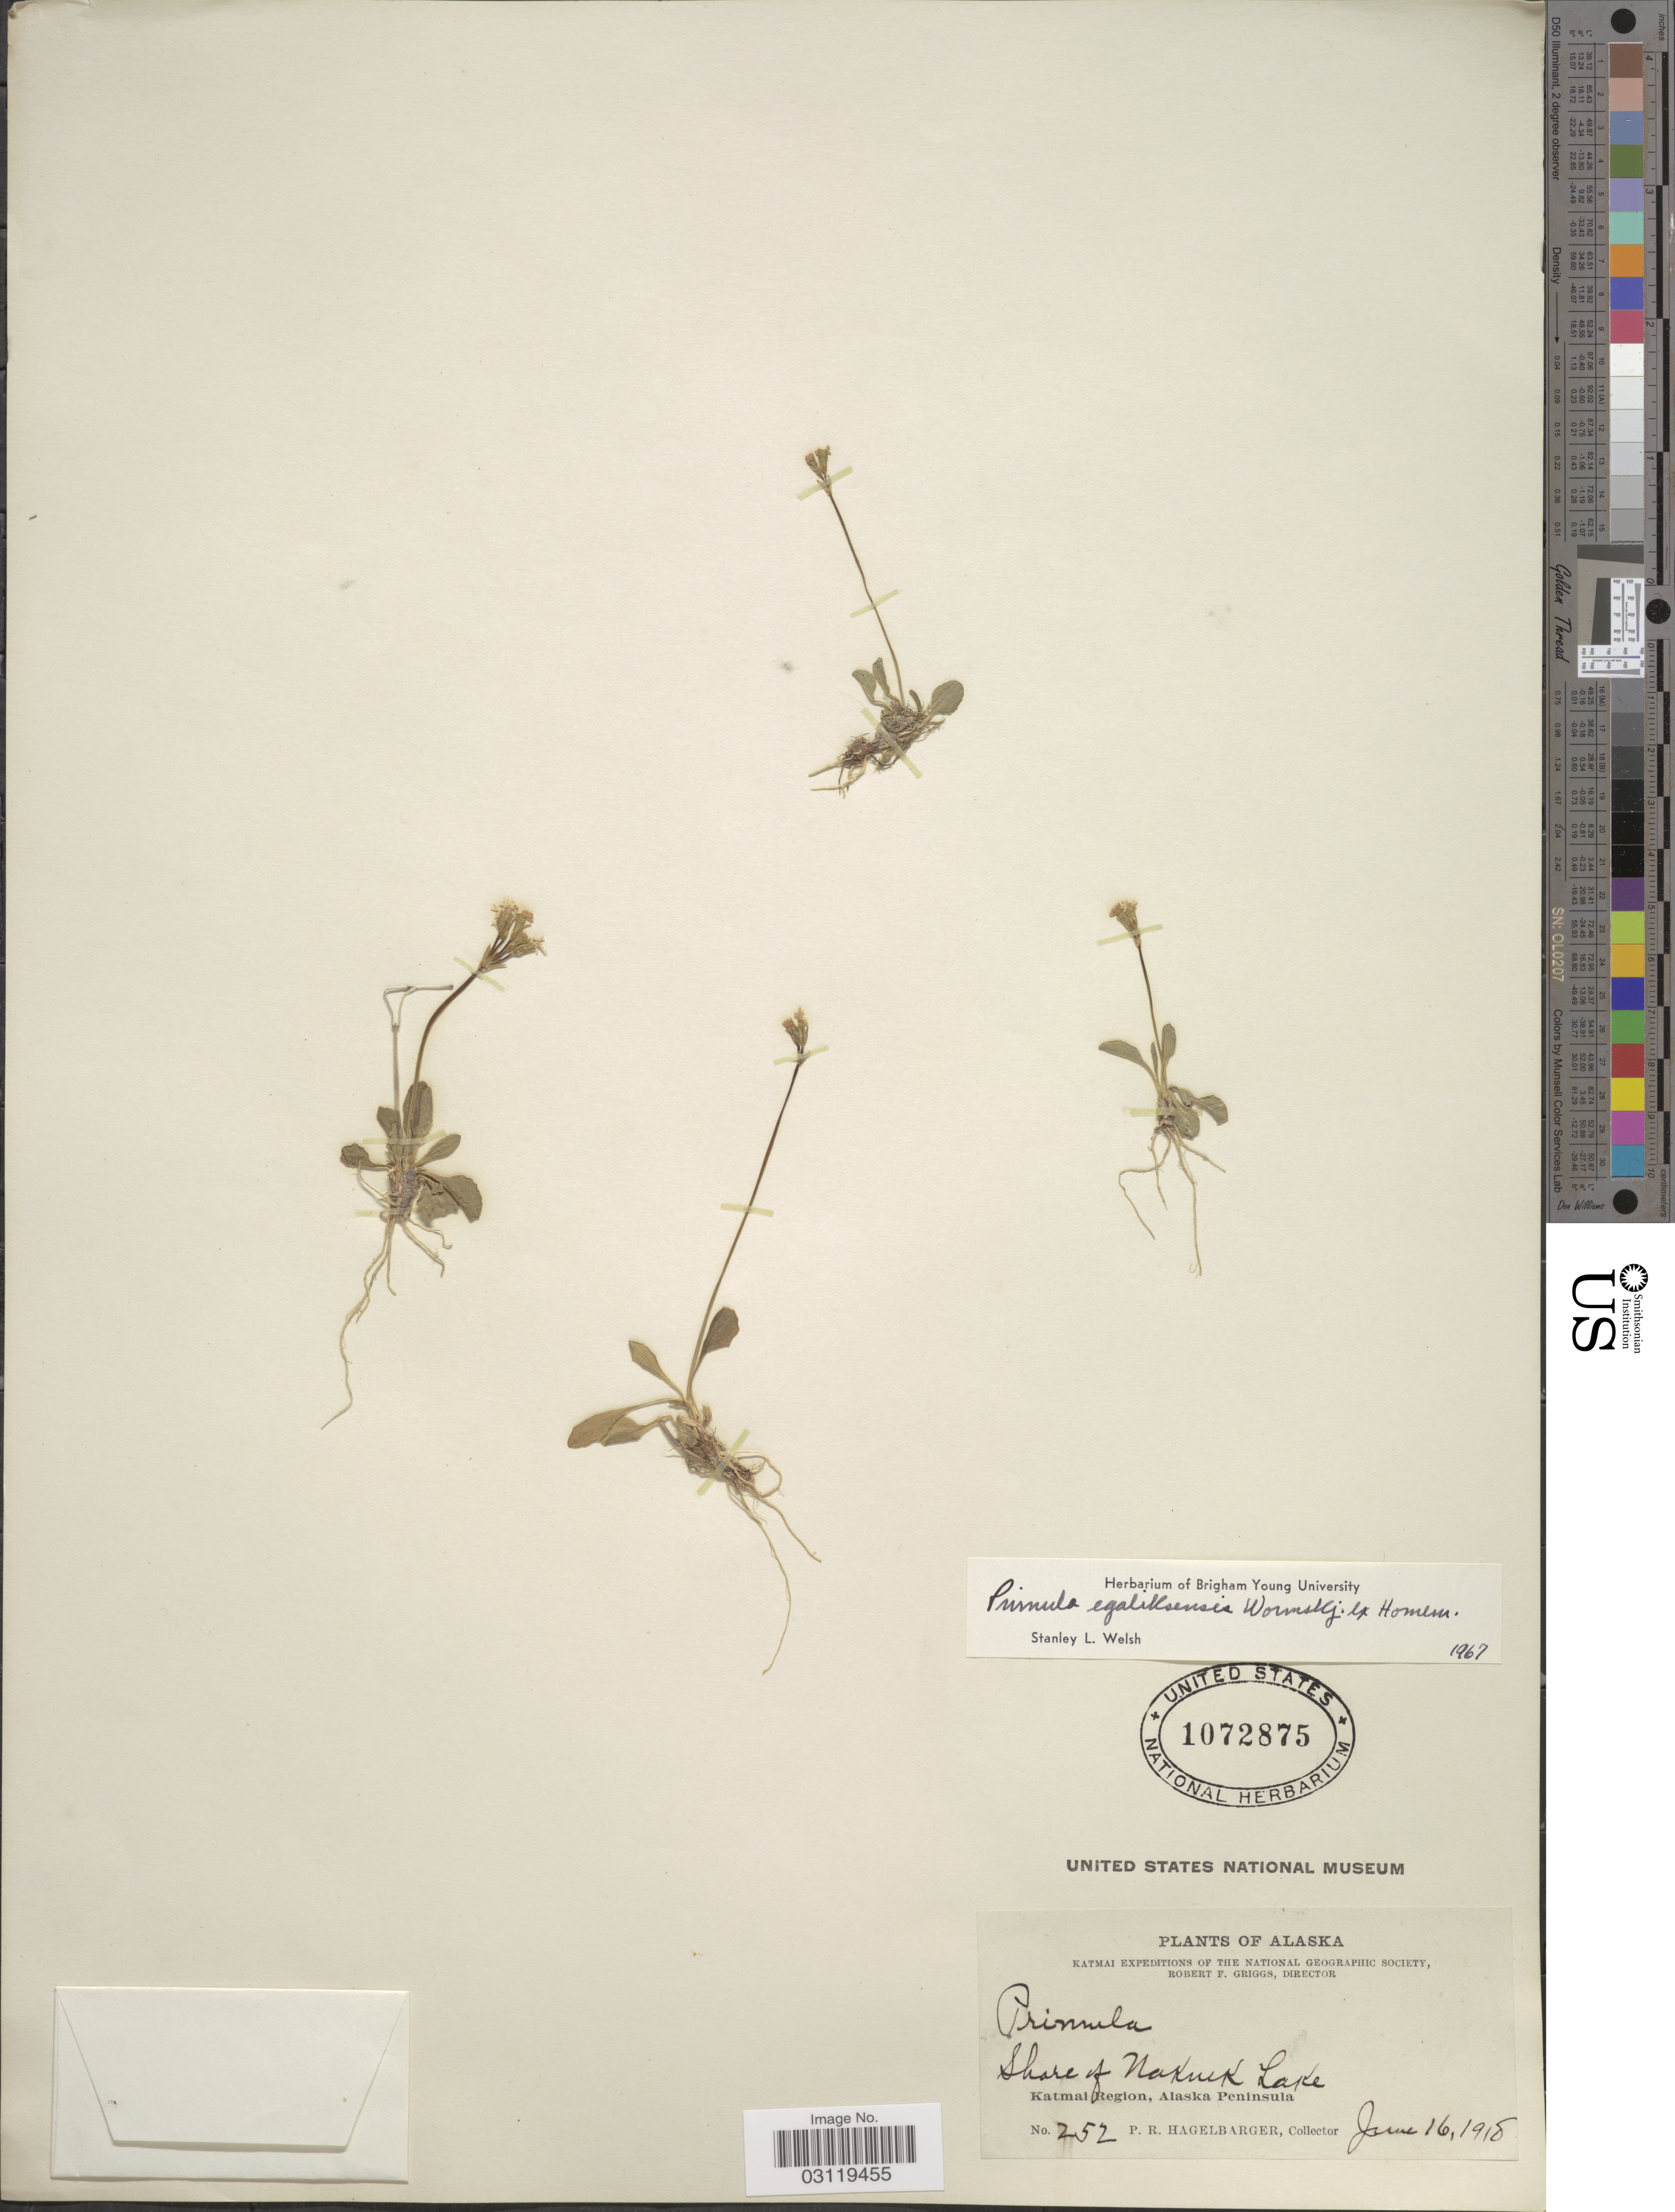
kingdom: Plantae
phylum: Tracheophyta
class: Magnoliopsida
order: Ericales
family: Primulaceae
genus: Primula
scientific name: Primula egaliksensis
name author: Wormsk.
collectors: P. Hagelbarger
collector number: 252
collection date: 1918-06-16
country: United States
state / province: Alaska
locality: Shore of Naknek Lake. Katmai Region.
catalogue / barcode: US 1072875